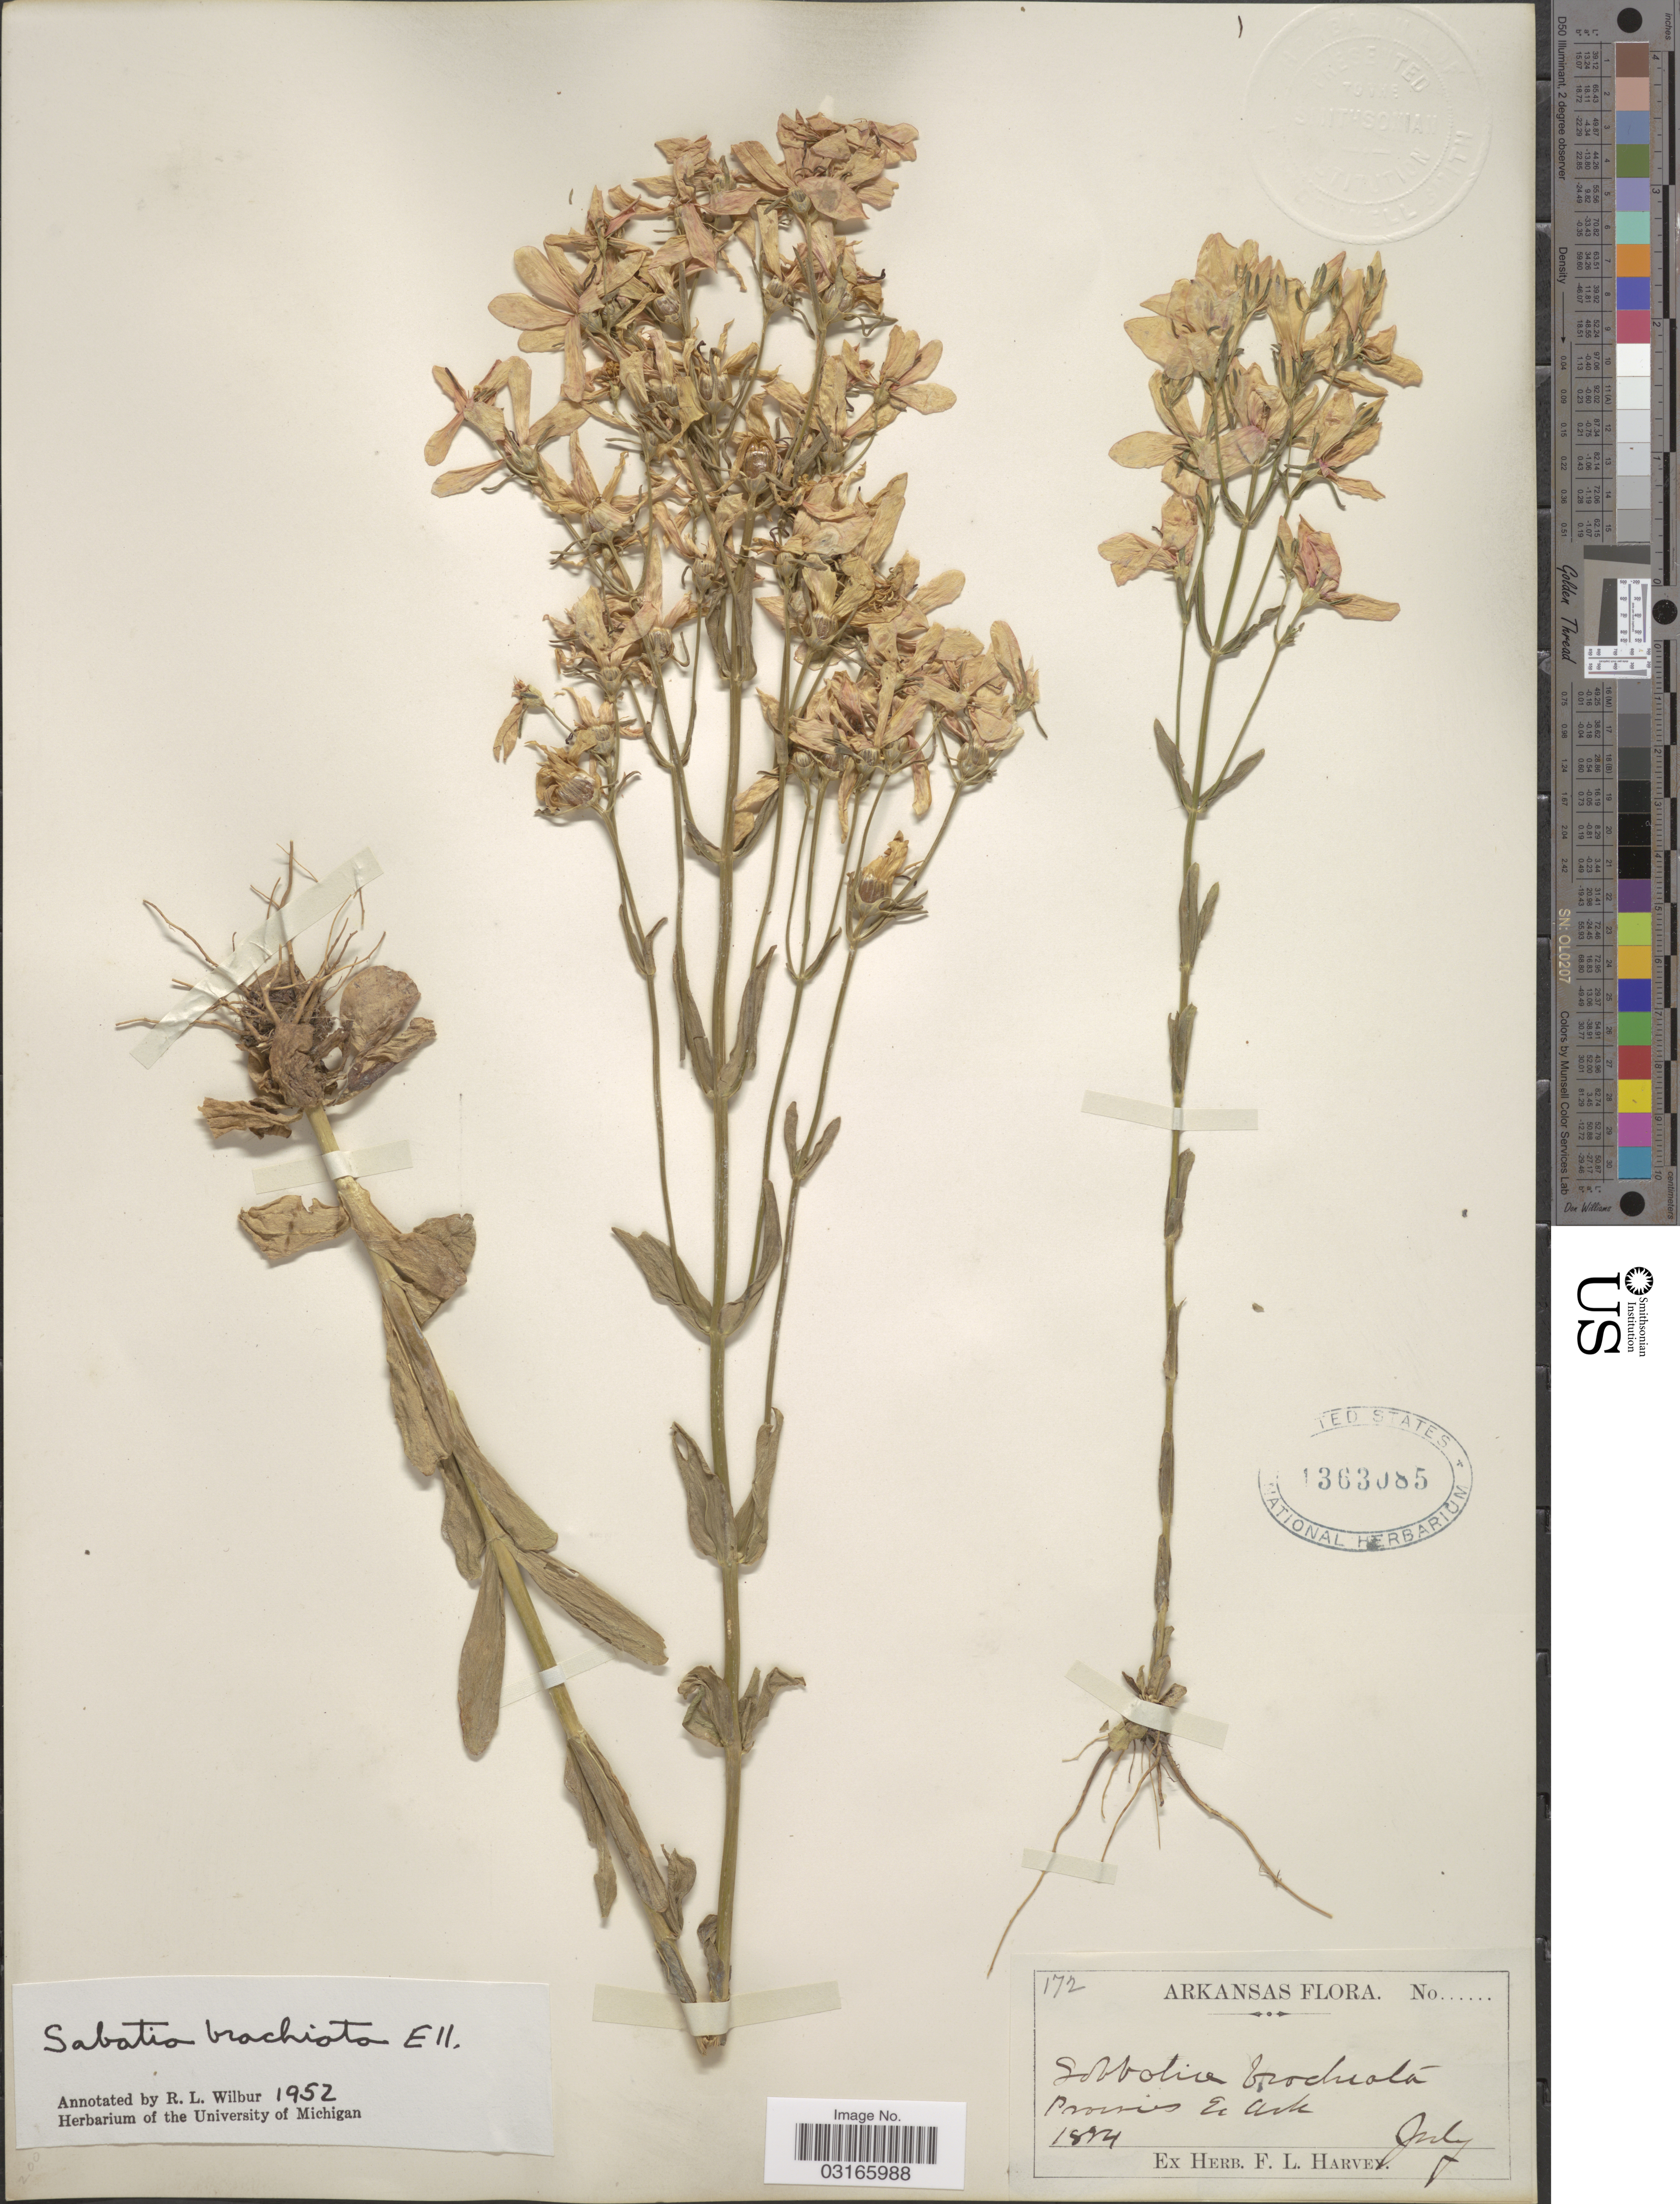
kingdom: Plantae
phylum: Tracheophyta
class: Magnoliopsida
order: Gentianales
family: Gentianaceae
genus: Sabatia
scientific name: Sabatia brachiata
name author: Elliott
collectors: ex herb. F. L. Harvey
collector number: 172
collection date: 1884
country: United States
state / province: Arkansas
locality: Prairies E. Ark.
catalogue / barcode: US 1363085